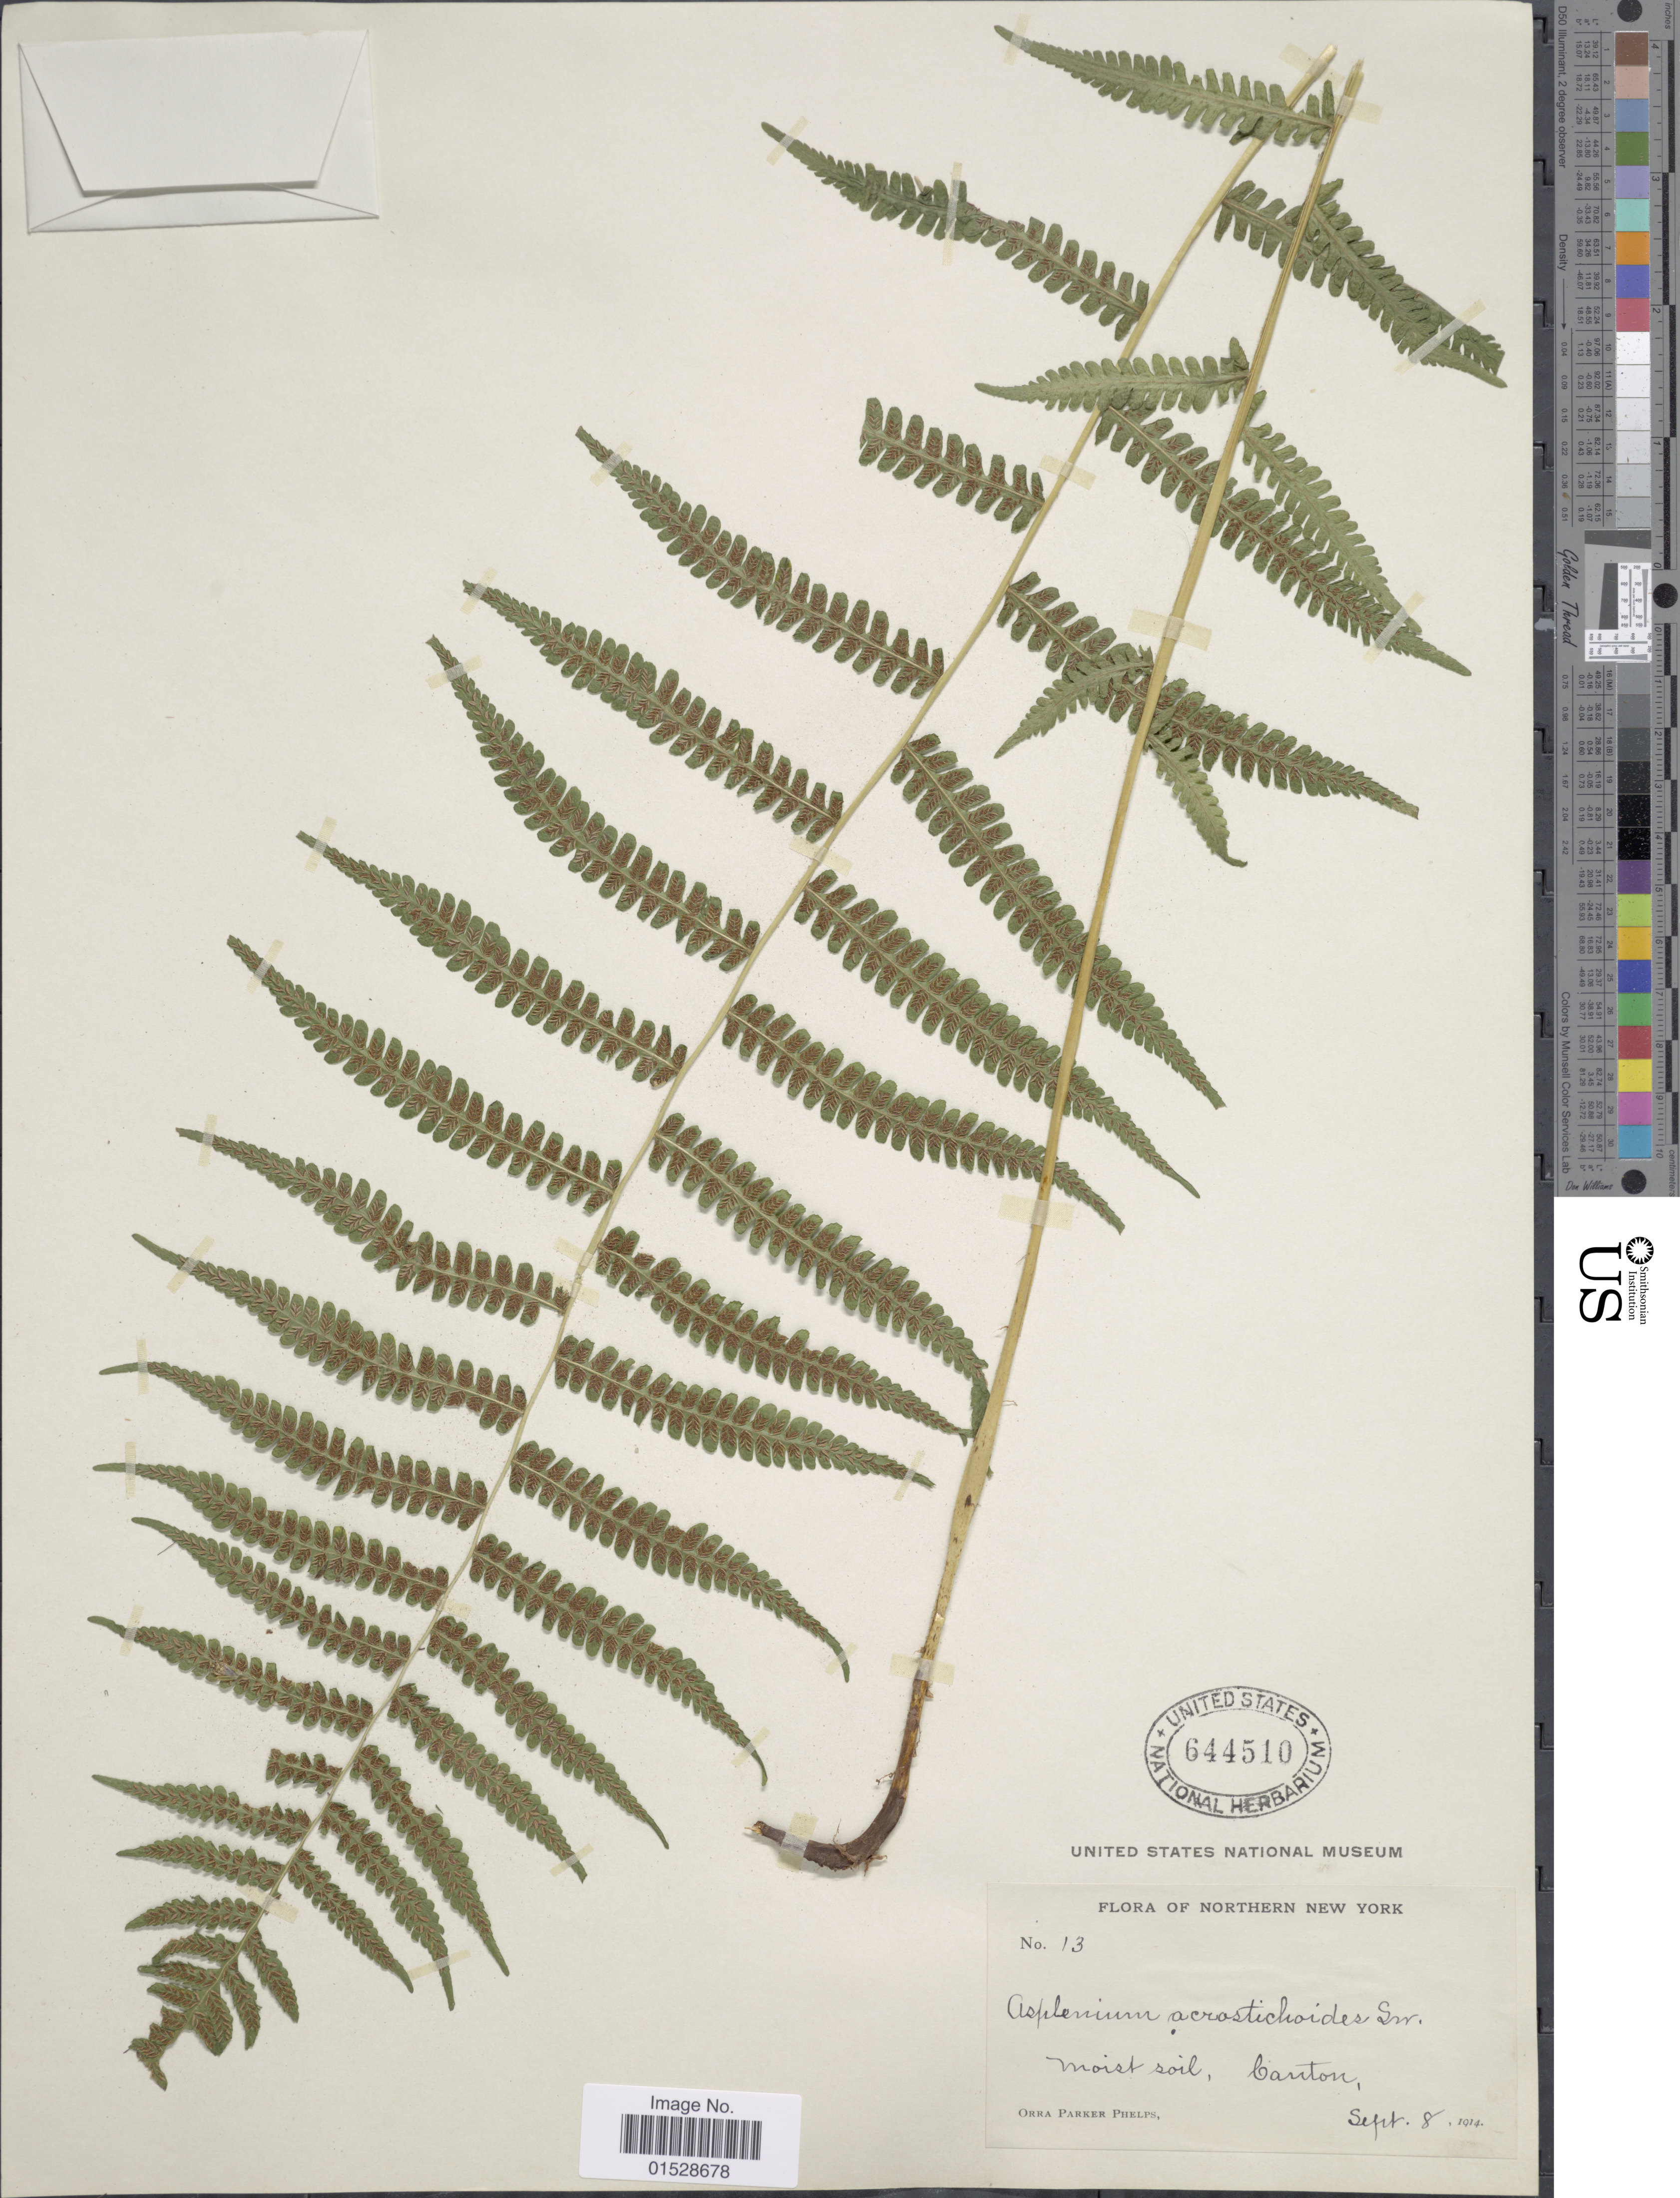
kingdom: Plantae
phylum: Tracheophyta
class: Polypodiopsida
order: Polypodiales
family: Athyriaceae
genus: Deparia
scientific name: Deparia acrostichoides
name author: (Sw.) M. Kato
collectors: O. P. Phelps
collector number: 13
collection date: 1914-09-08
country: United States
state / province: New York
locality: Northern New York, Canton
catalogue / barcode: US 644510